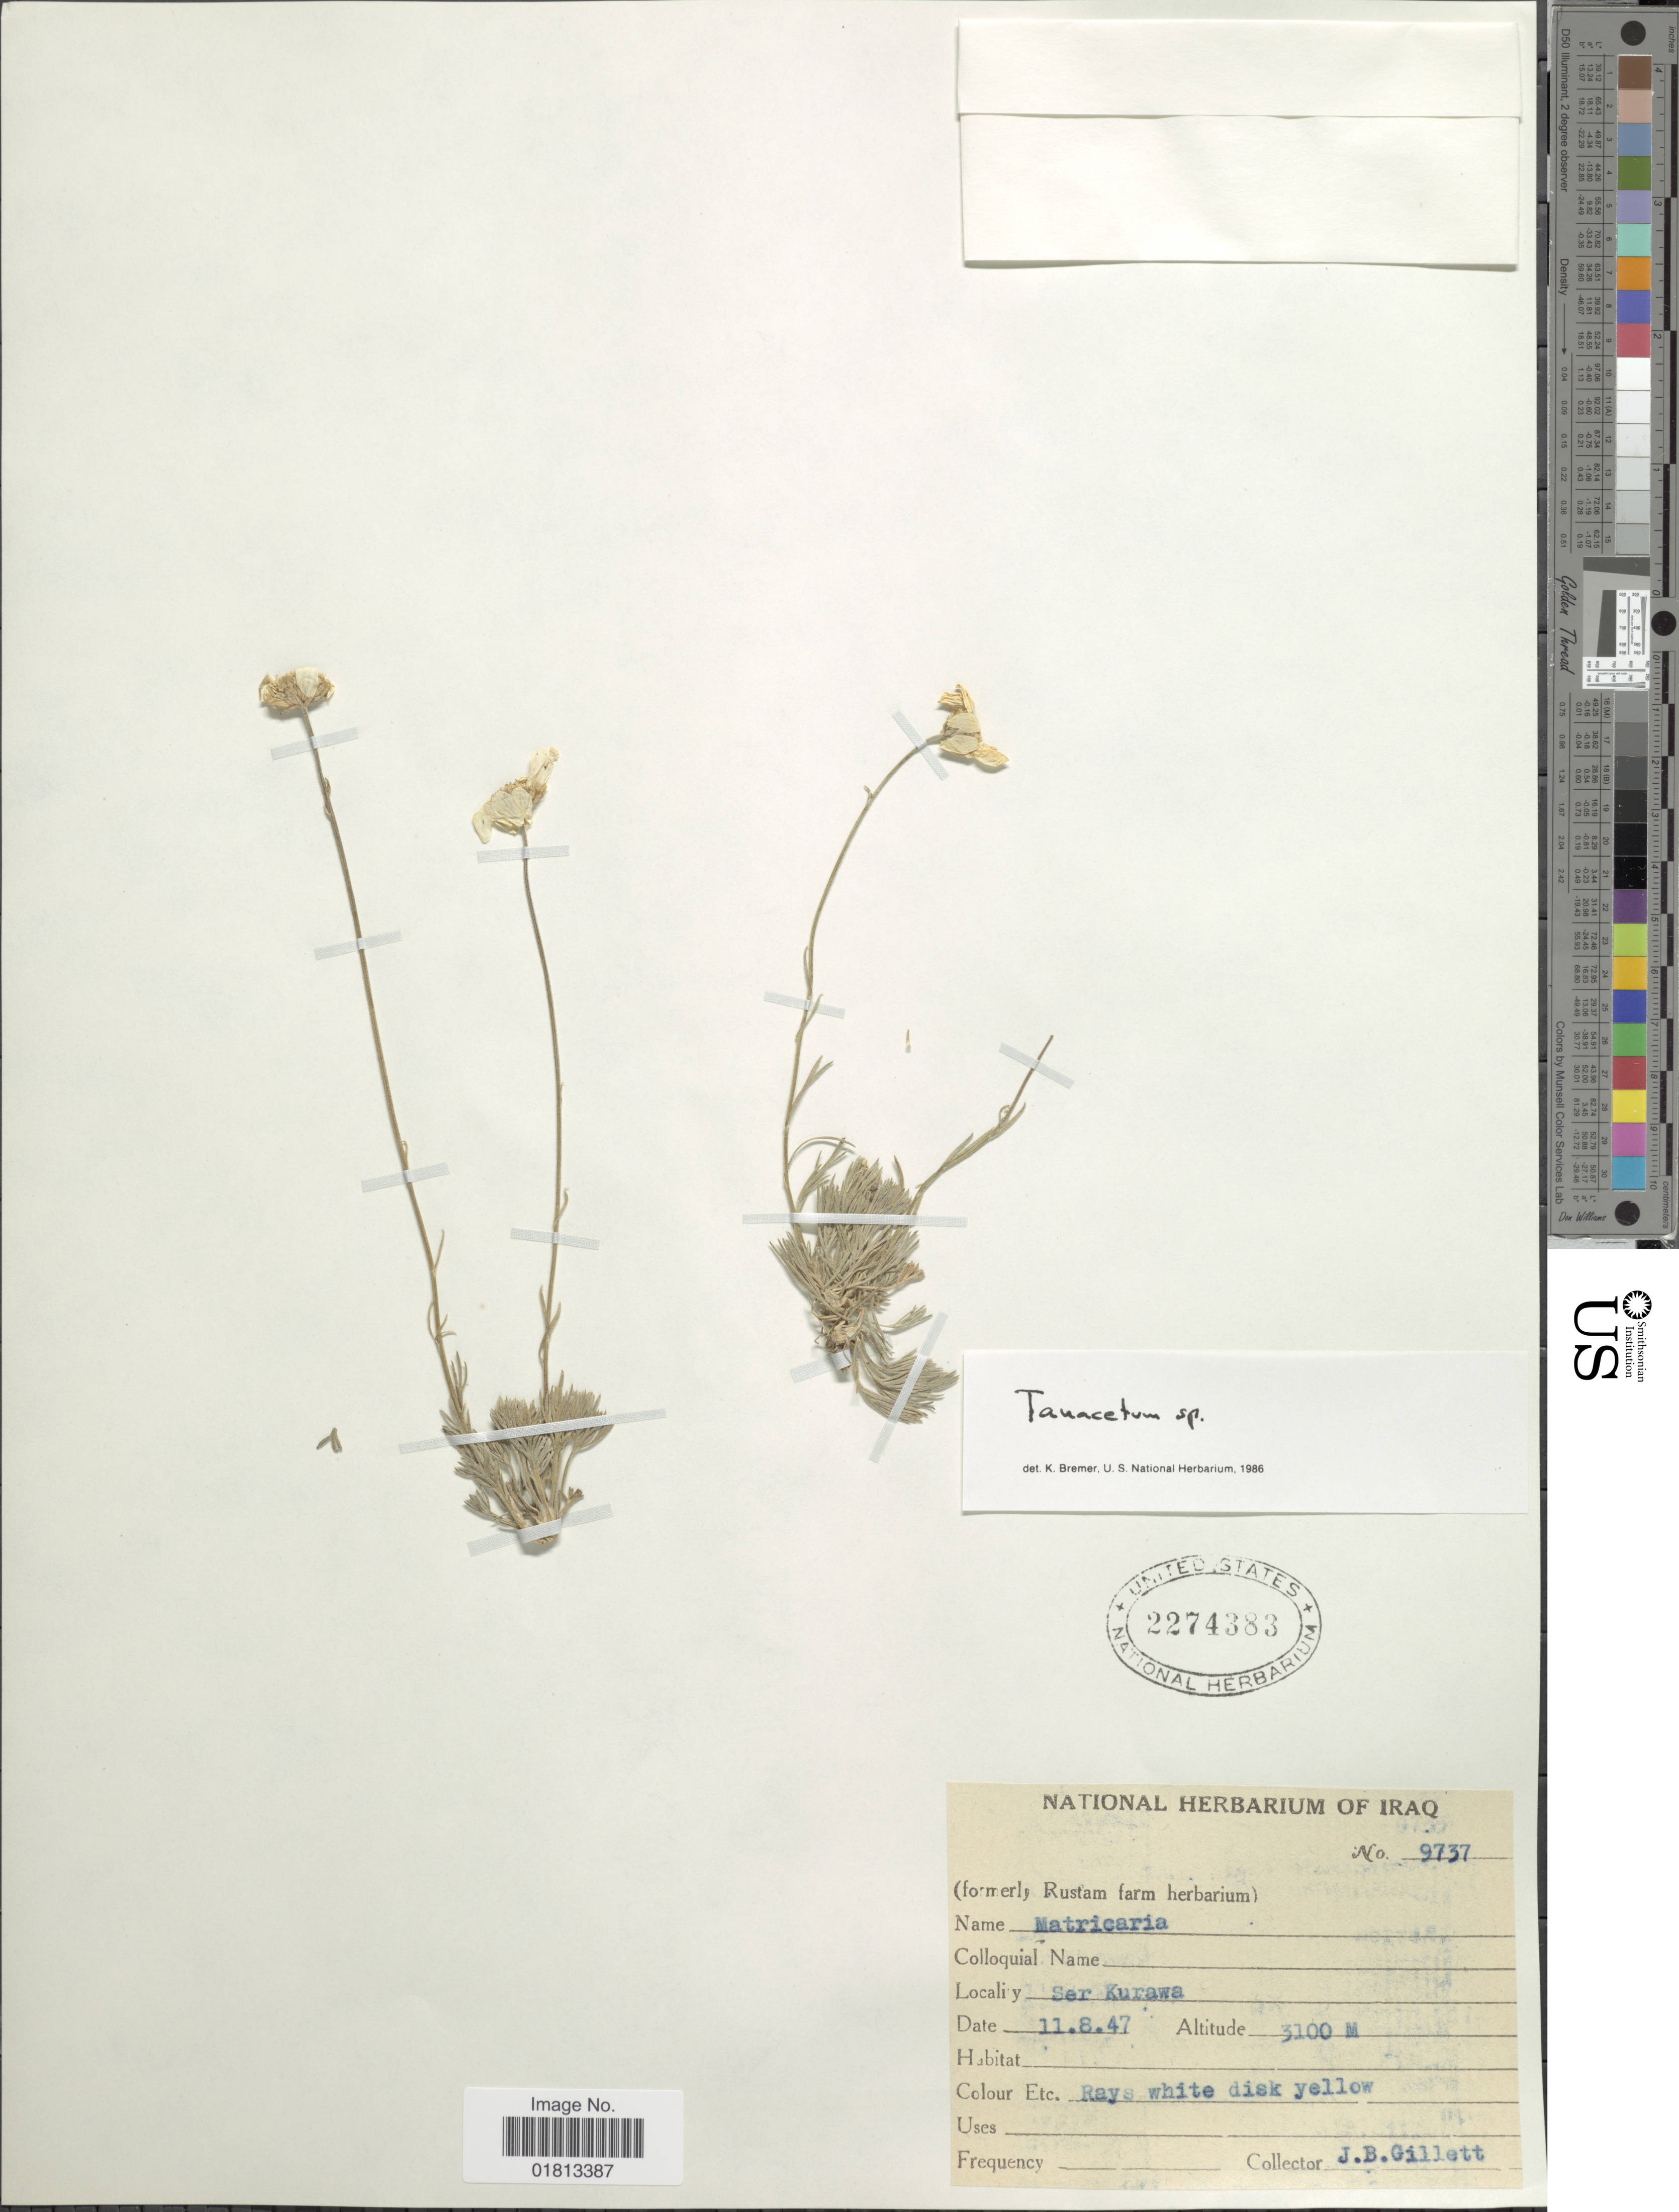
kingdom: Plantae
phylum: Tracheophyta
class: Magnoliopsida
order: Asterales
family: Asteraceae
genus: Tanacetum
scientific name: Tanacetum sp.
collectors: J. B. Gillett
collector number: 9737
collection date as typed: Transcribed d/m/y: 11/8/47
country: Iraq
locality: Ser Kurawa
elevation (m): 3100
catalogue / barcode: US 2274383